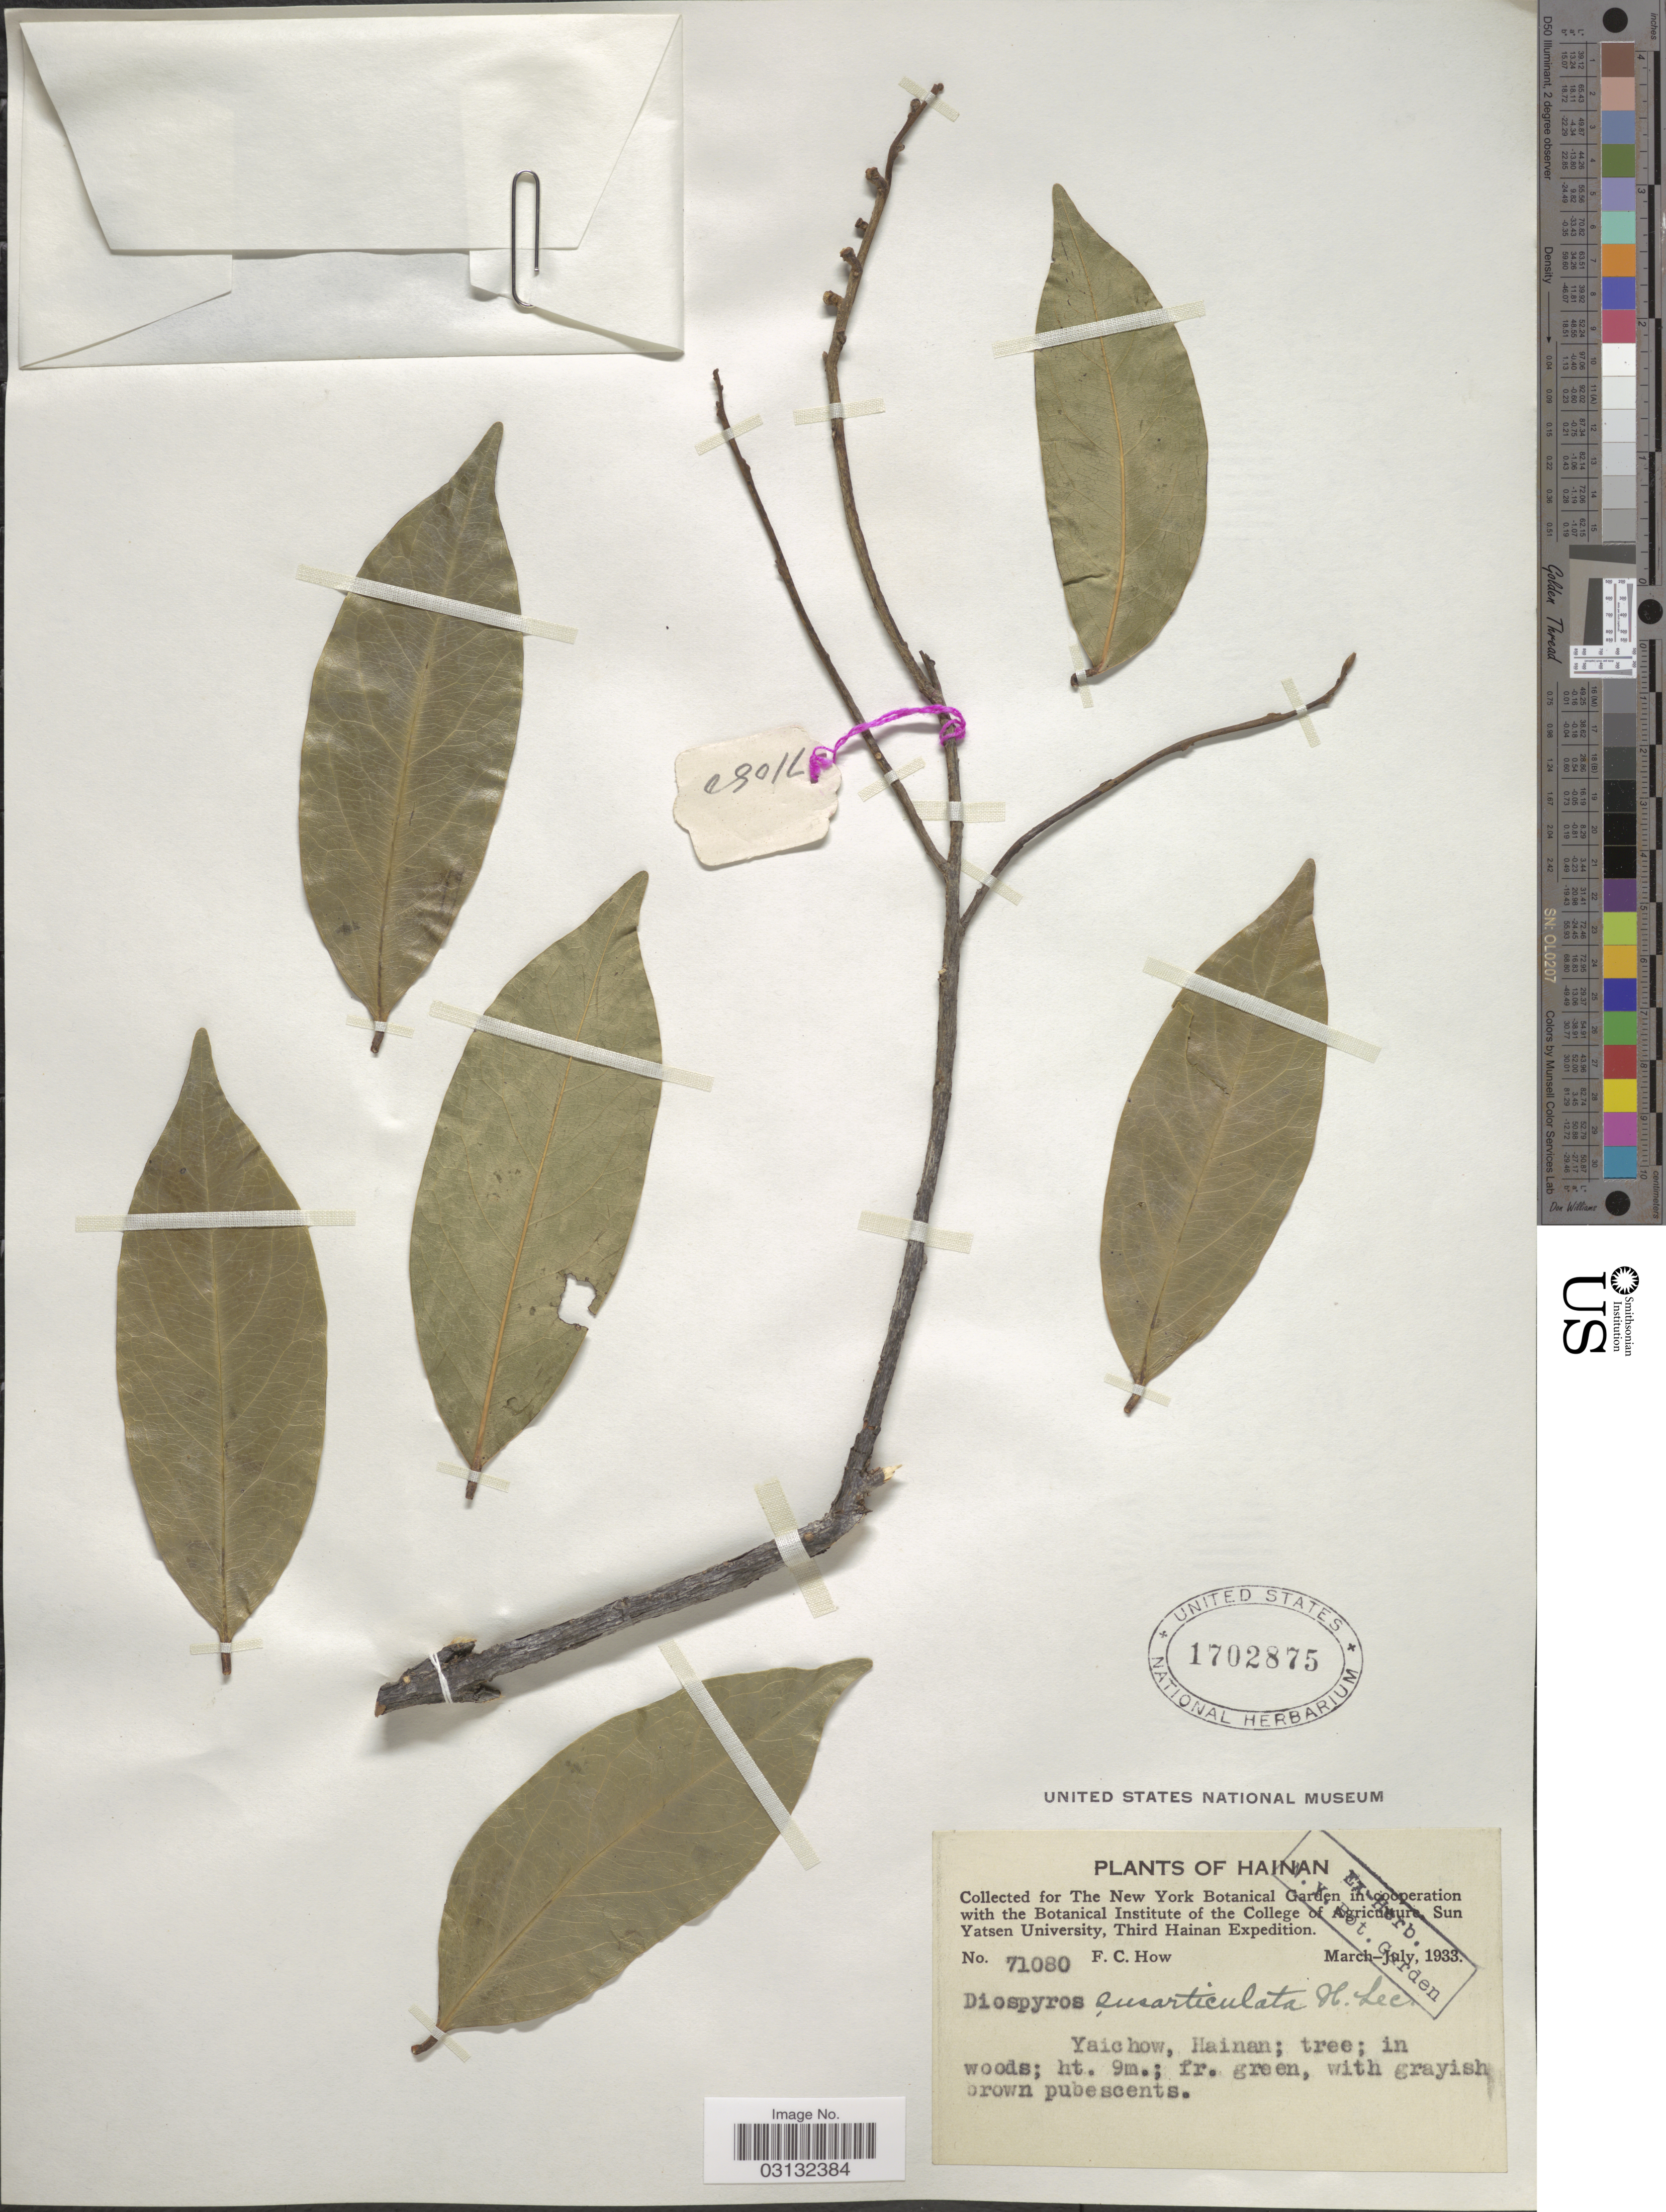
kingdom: Plantae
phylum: Tracheophyta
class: Magnoliopsida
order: Ericales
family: Ebenaceae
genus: Diospyros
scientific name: Diospyros susarticulata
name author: Lecomte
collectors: F. C. How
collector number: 71080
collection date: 1933-03/1933-07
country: China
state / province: Hainan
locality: Yaichow.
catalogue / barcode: US 1702875